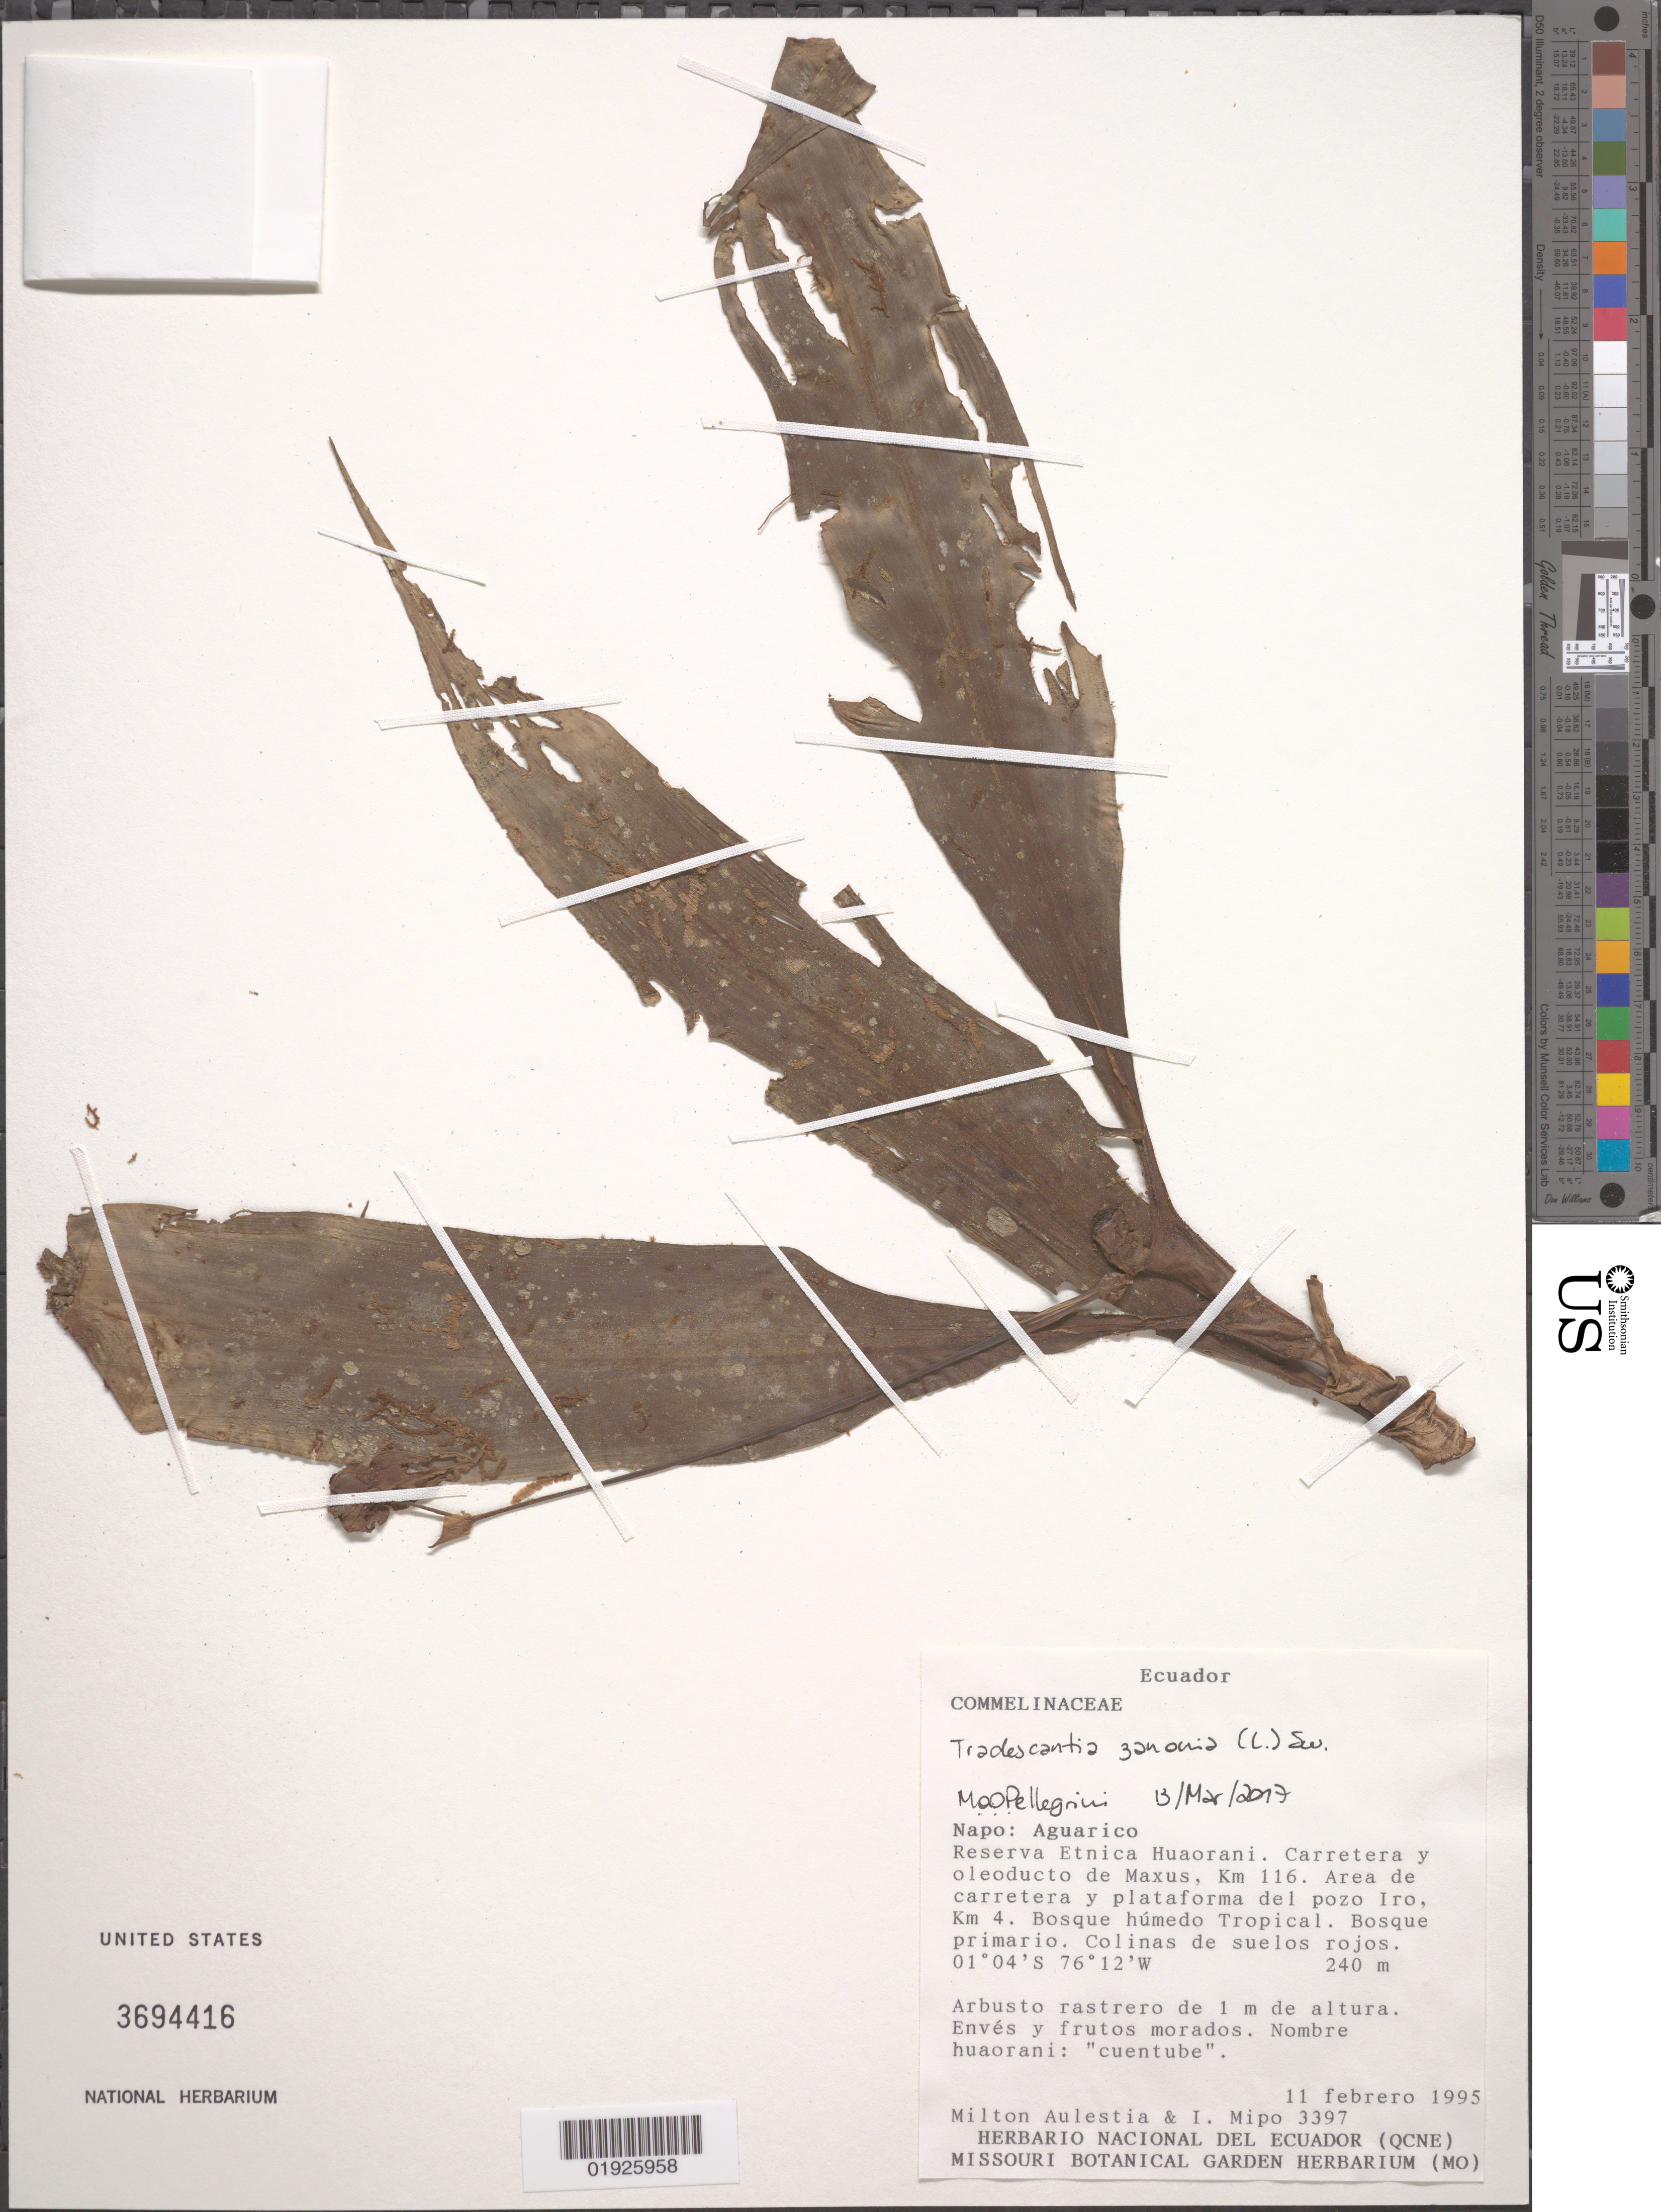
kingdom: Plantae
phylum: Tracheophyta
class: Liliopsida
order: Commelinales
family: Commelinaceae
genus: Tradescantia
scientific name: Tradescantia zanonia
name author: (L.) Sw.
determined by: Pellegrini, M. O. de Oliveira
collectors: M. Aulestia & I. Mipo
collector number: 3397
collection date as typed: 11 Feb 1995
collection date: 1995-02-11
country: Ecuador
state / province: Napo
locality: Aguarico: Reserva Etnica Huaorani, carretera y oleoducto de Maxus km 116. Area de carretera y plataforma del pozo Iro, km 4.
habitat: Bosque humedo Tropical. Bosque primario. Colinas de suelos rojos.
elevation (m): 240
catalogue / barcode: US 3694416